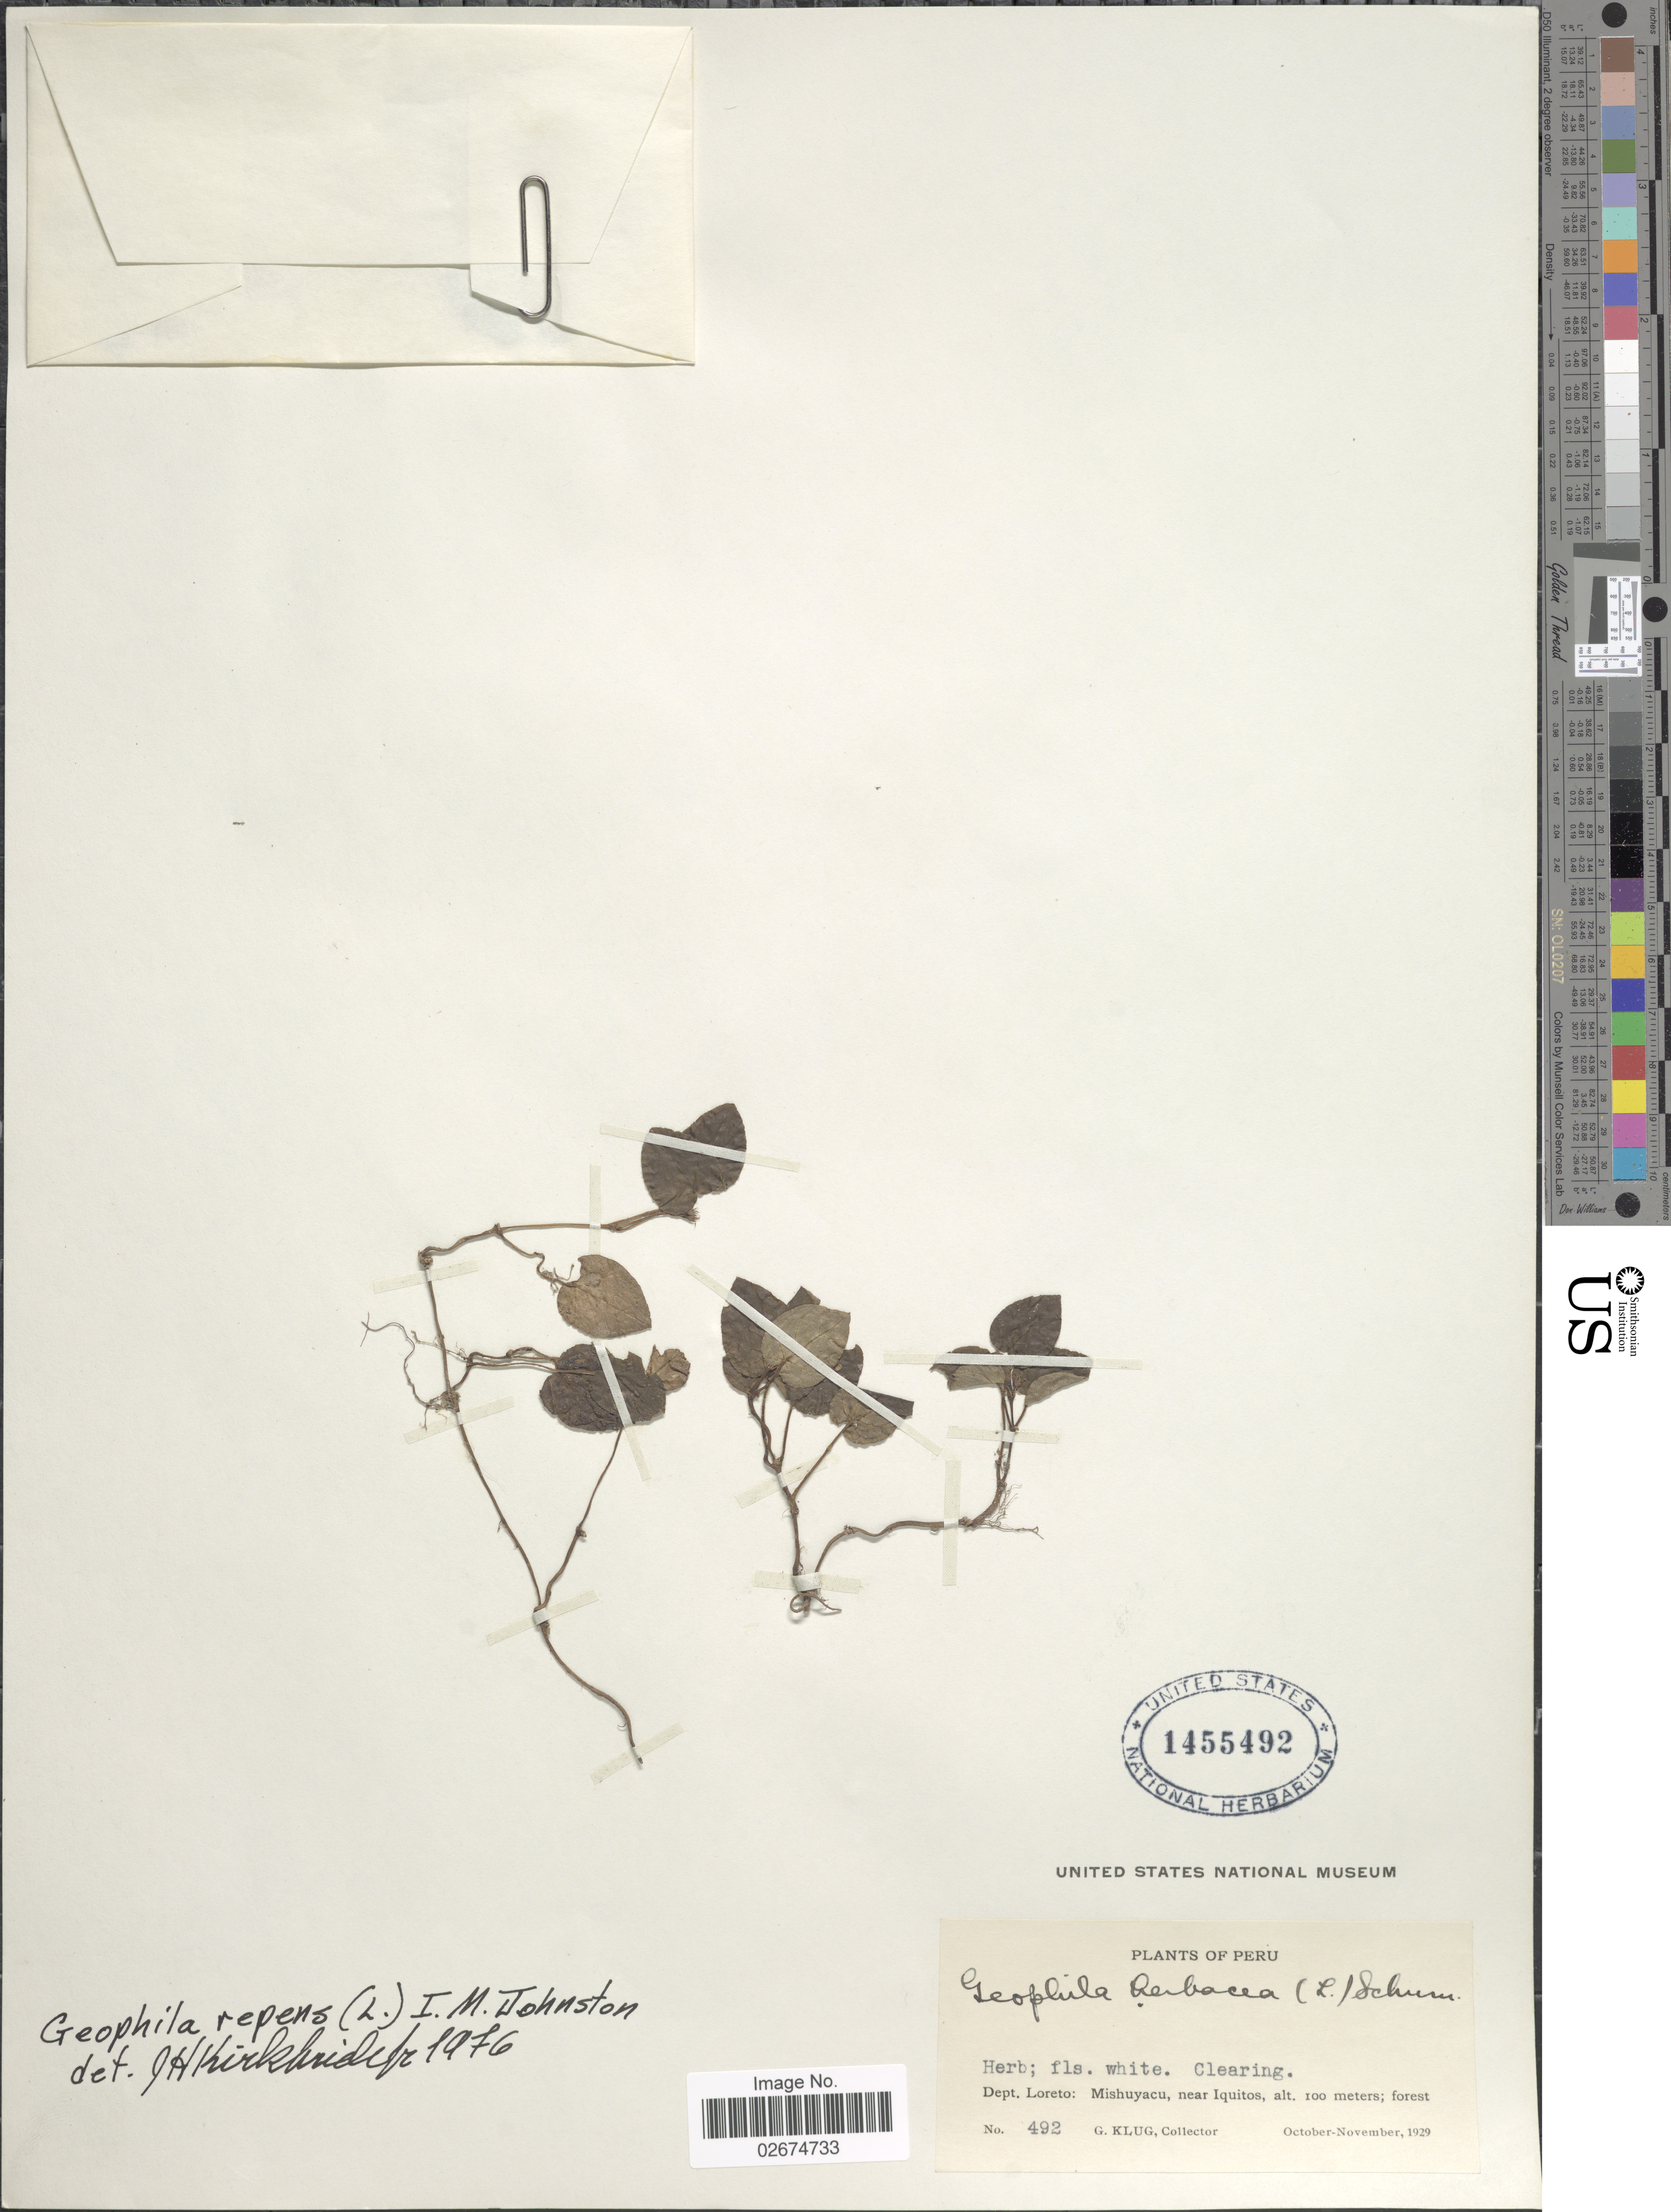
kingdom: Plantae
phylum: Tracheophyta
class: Magnoliopsida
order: Gentianales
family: Rubiaceae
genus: Carinta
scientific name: Carinta repens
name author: (L.) L.B. Sm. & Downs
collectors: G. Klug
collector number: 492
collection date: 1929-10/1929-11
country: Peru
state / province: Loreto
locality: Dept. Loreto: Mishuyacu, near Iquitos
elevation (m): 100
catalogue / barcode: US 1455492